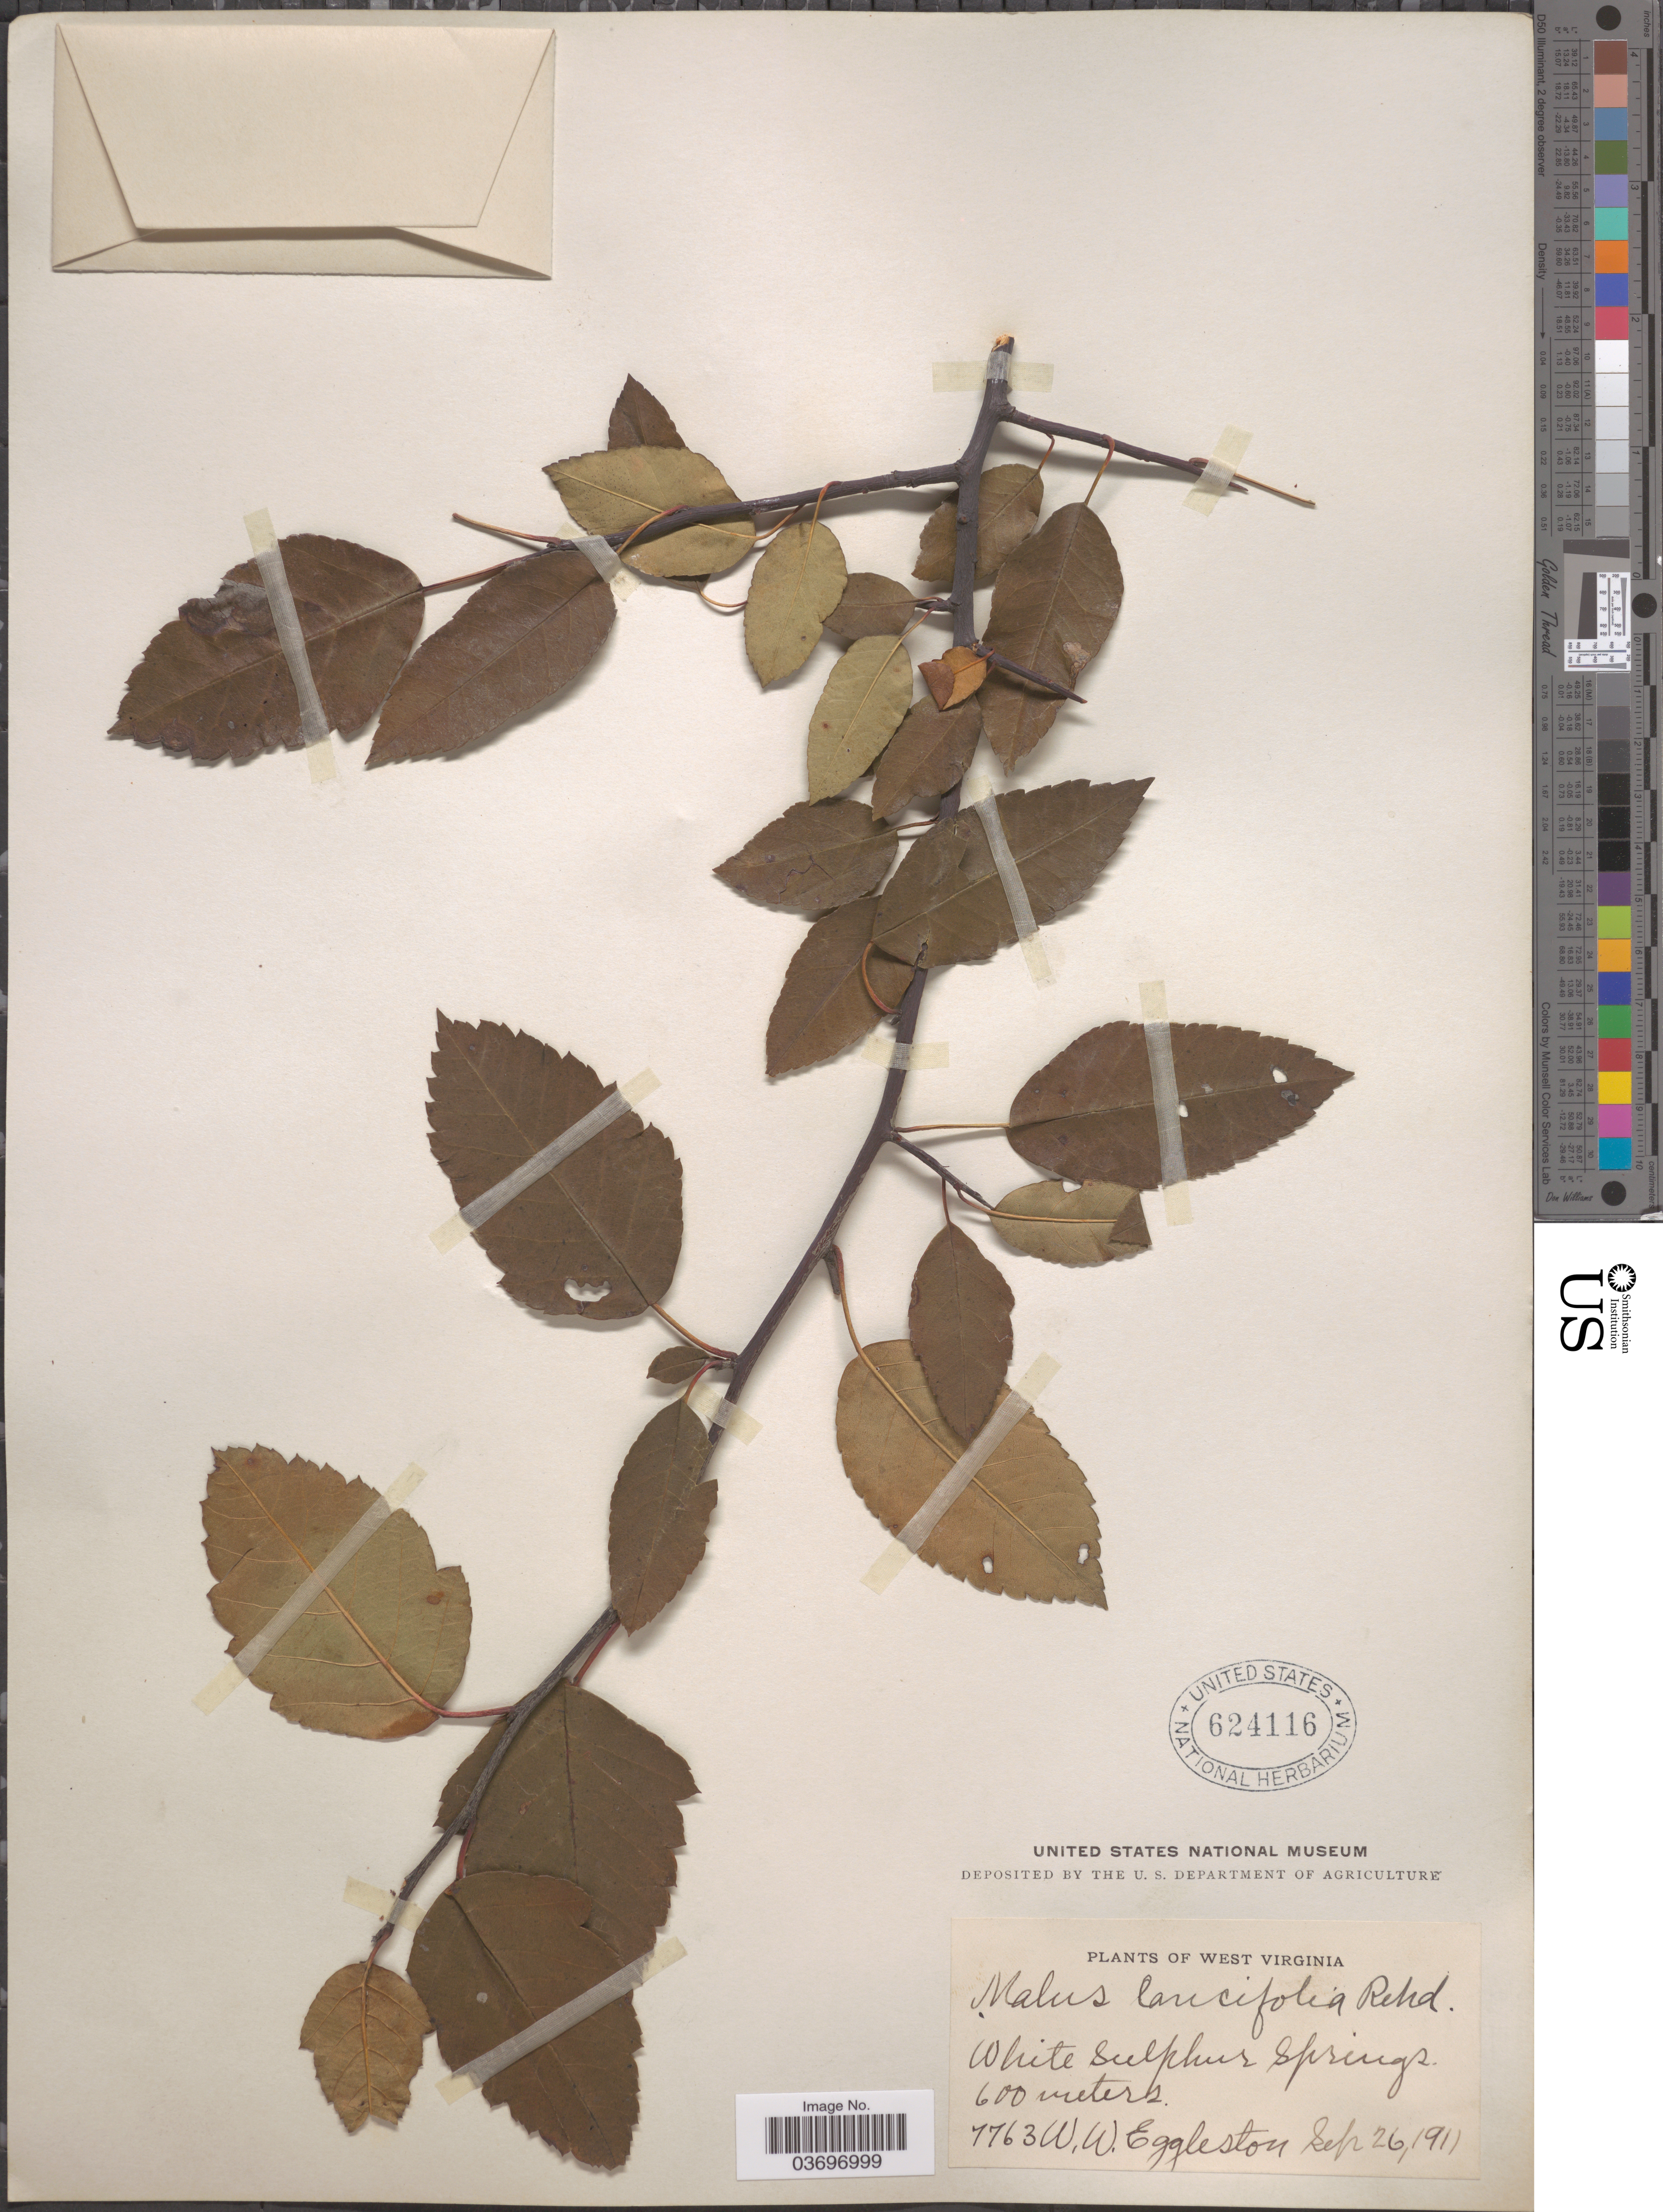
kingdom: Plantae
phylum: Tracheophyta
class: Magnoliopsida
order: Rosales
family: Rosaceae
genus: Malus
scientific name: Malus lancifolia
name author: Rehder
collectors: W. W. Eggleston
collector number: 7763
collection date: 1911-09-26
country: United States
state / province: West Virginia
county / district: Greenbrier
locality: White Sulphur Springs.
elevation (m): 600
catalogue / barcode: US 624116